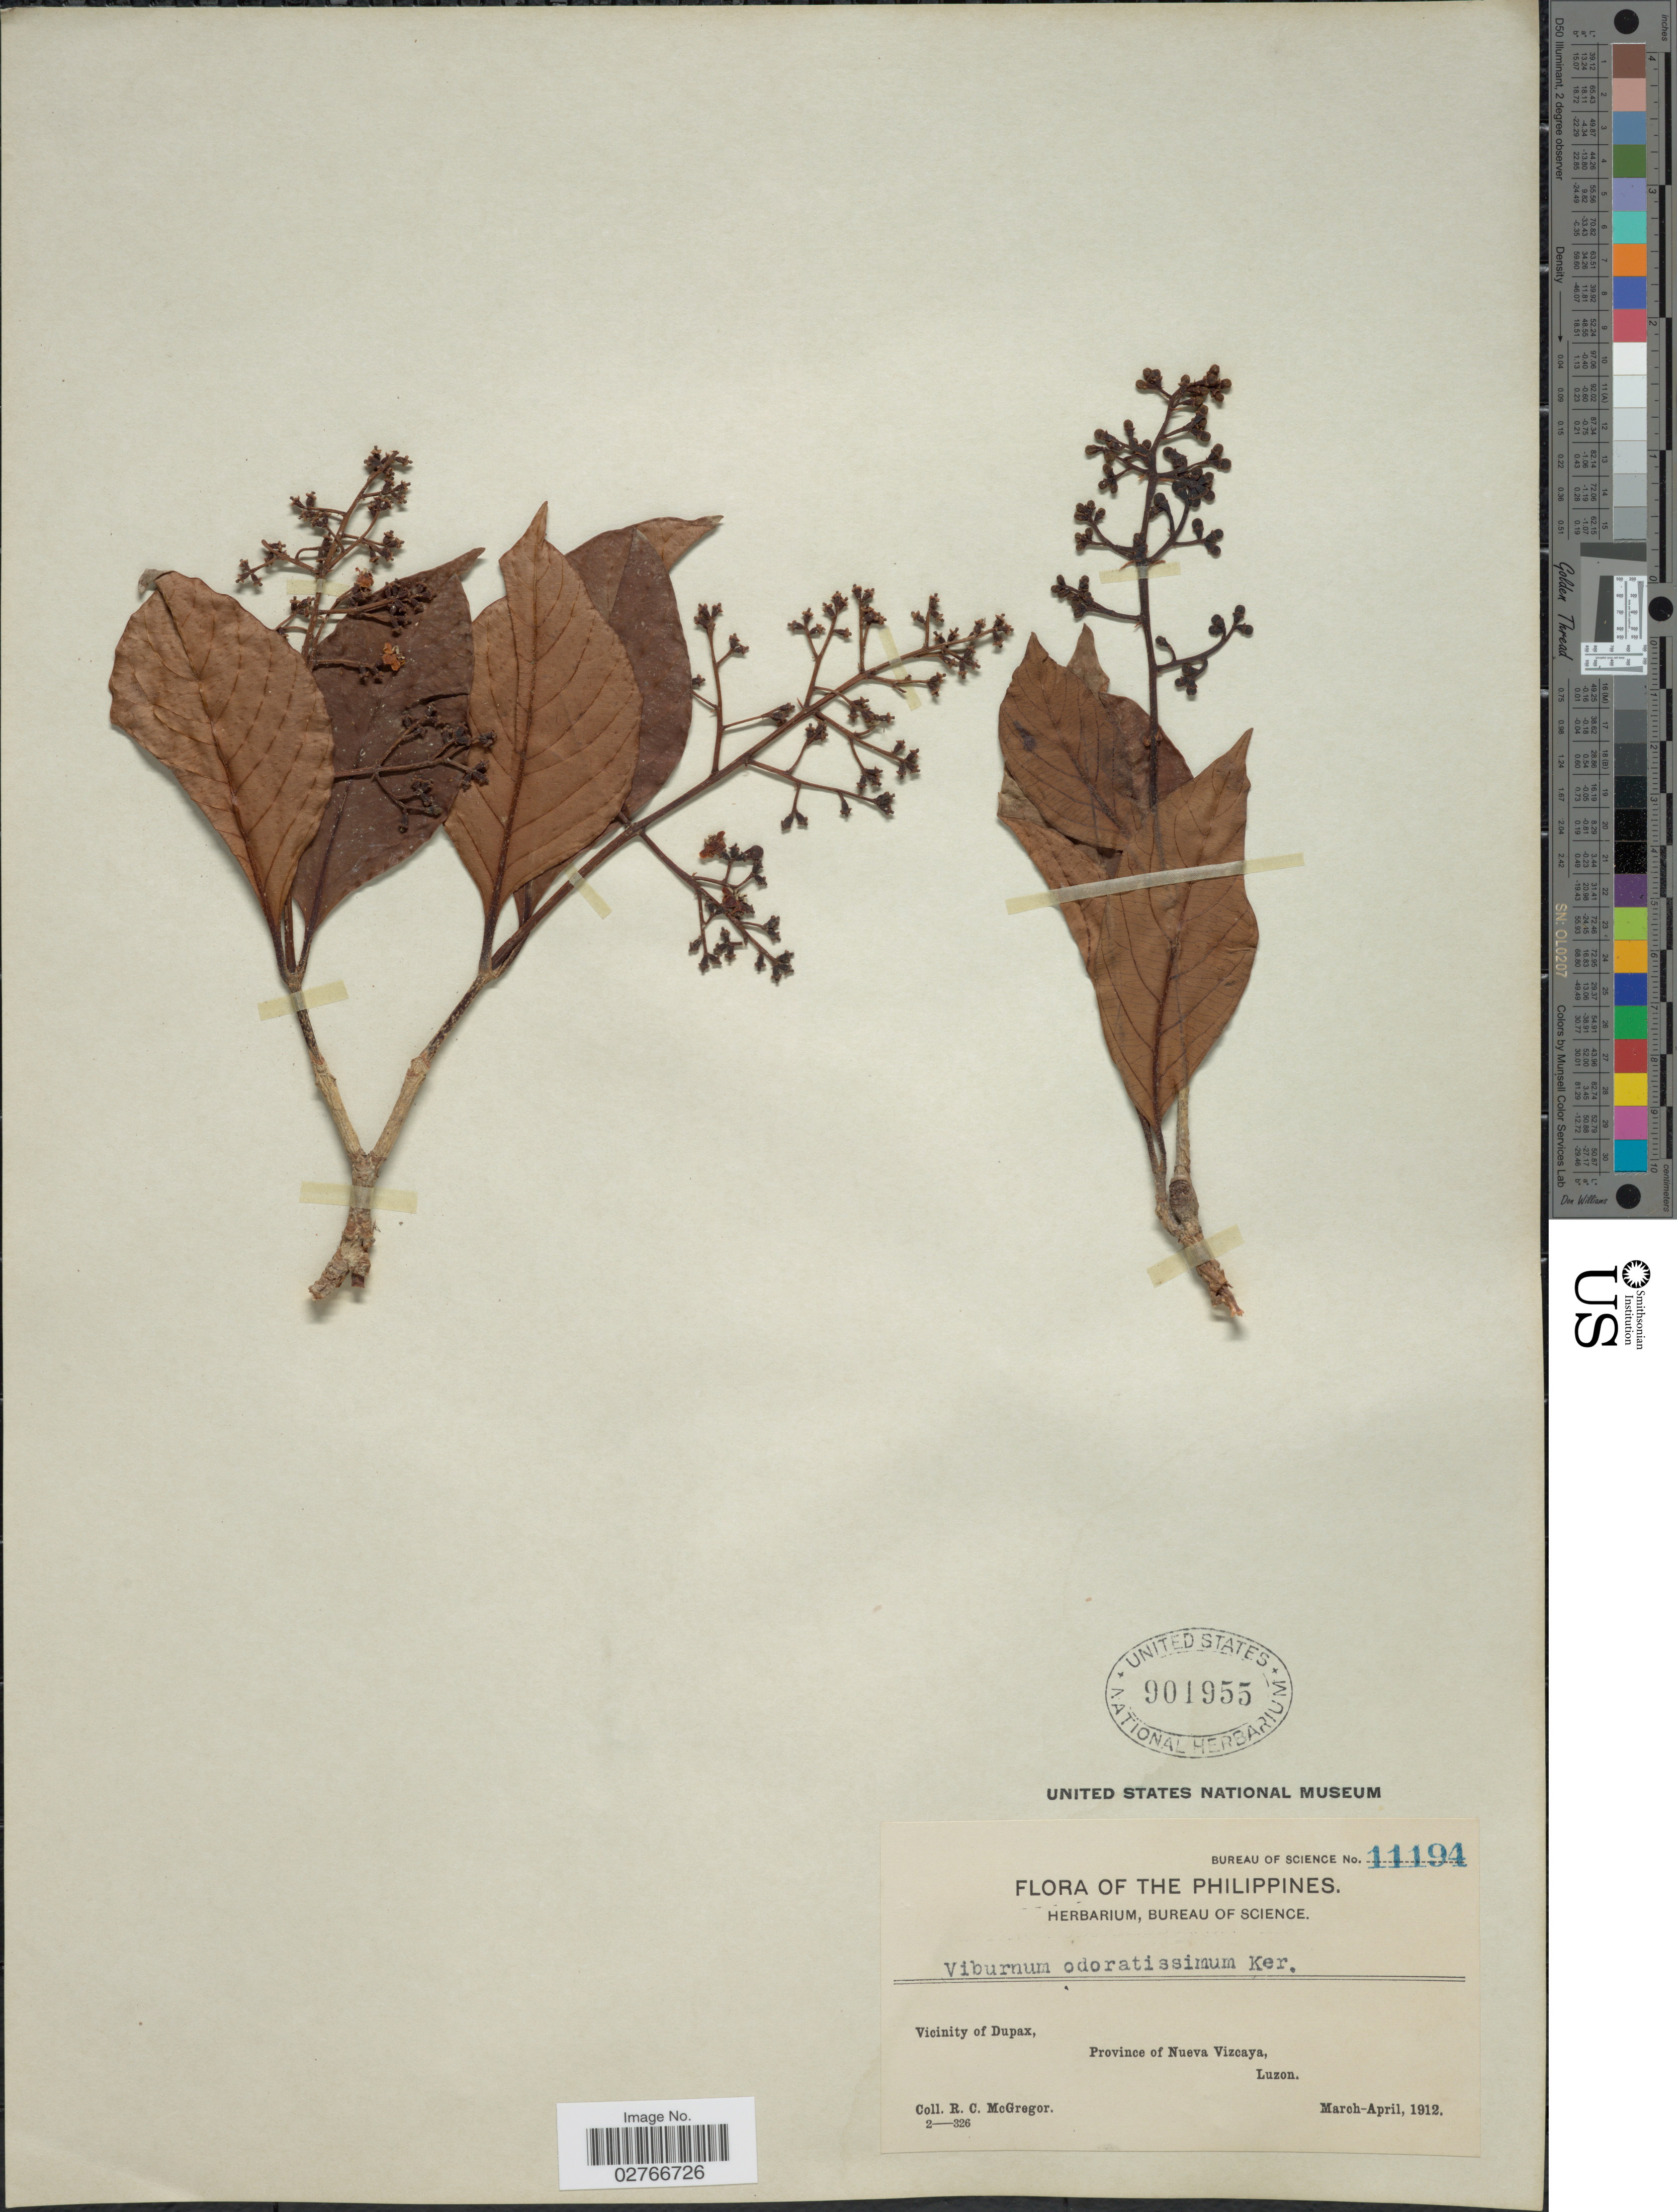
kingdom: Plantae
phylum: Tracheophyta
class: Magnoliopsida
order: Dipsacales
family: Viburnaceae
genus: Viburnum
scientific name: Viburnum odoratissimum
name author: Ker Gawl.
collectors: R. C. McGregor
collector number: Bureau of Science11194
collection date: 1912-03/1912-04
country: Philippines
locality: Vicinity of Dupax, Province of Nueva Vizcaya, Luzon.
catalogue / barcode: US 901955